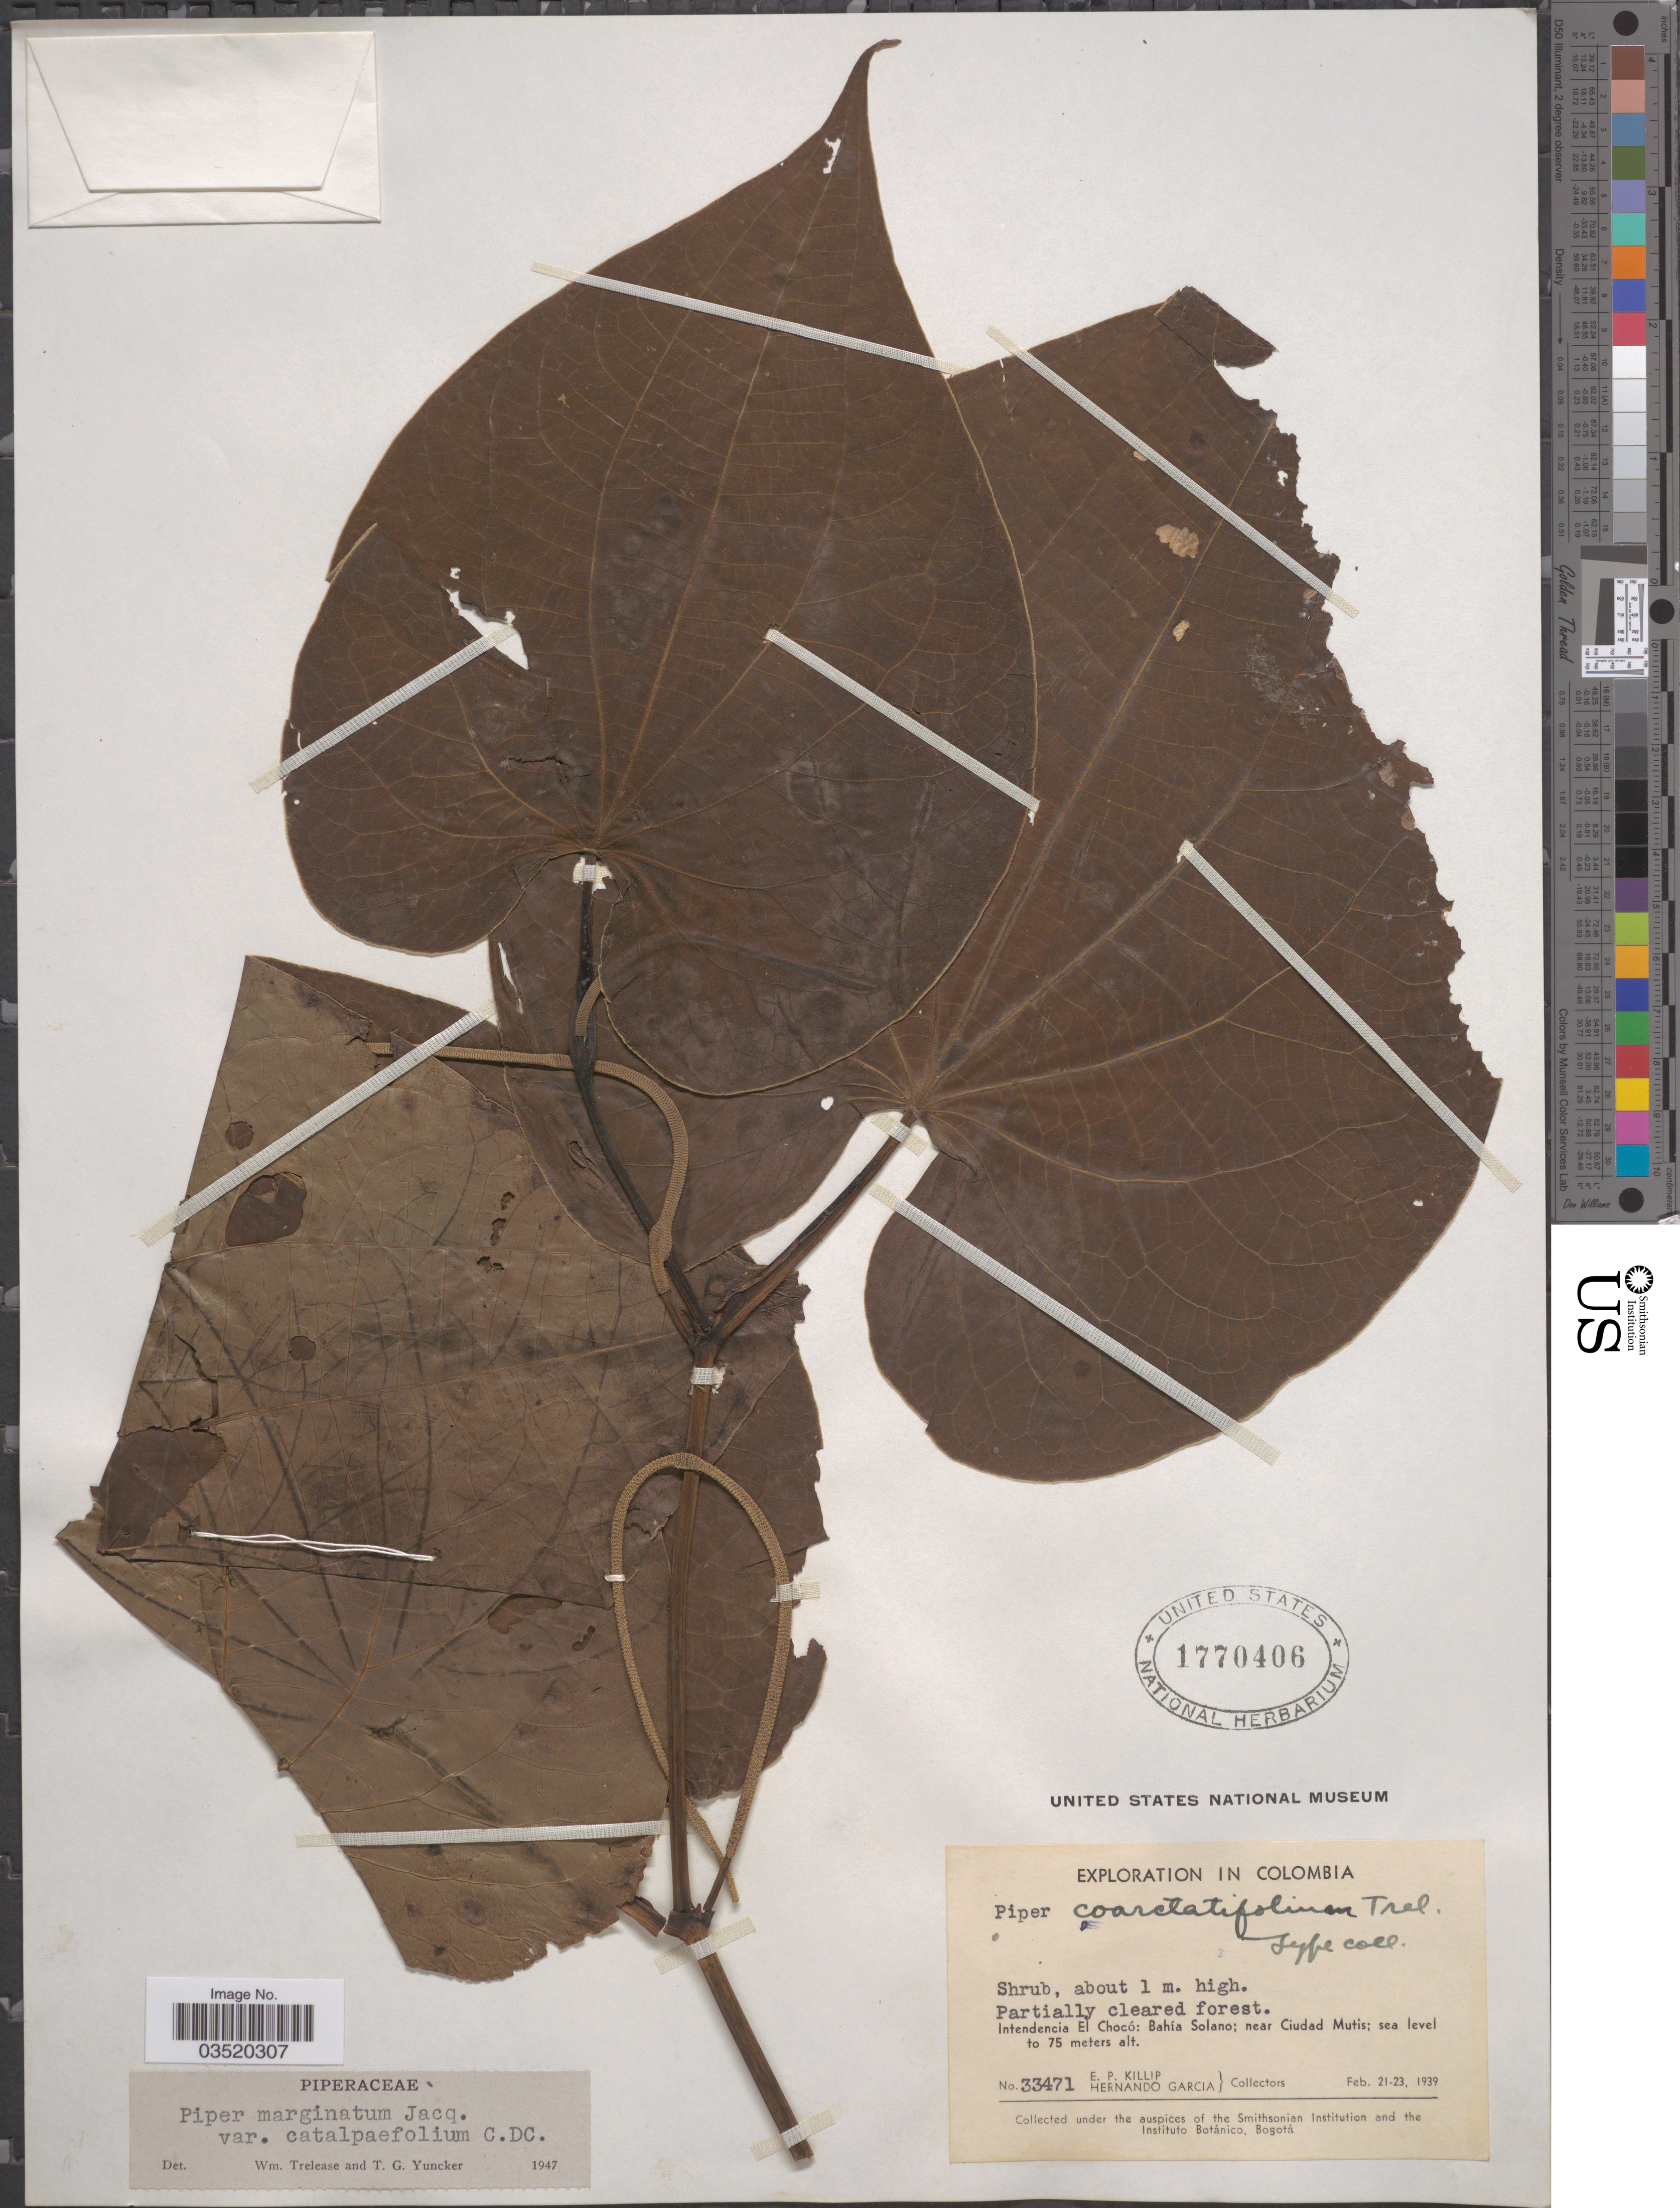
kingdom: Plantae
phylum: Tracheophyta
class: Magnoliopsida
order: Piperales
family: Piperaceae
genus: Piper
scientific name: Piper marginatum var. catalpifolium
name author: (Kunth) C. DC.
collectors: E. P. Killip & H. Garcia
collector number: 33471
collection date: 1939-02-21/1939-02-23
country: Colombia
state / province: Chocó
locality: Intendencia El Chocó: Bahía Solano; near Ciudad Mutis.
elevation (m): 0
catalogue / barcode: US 1770406